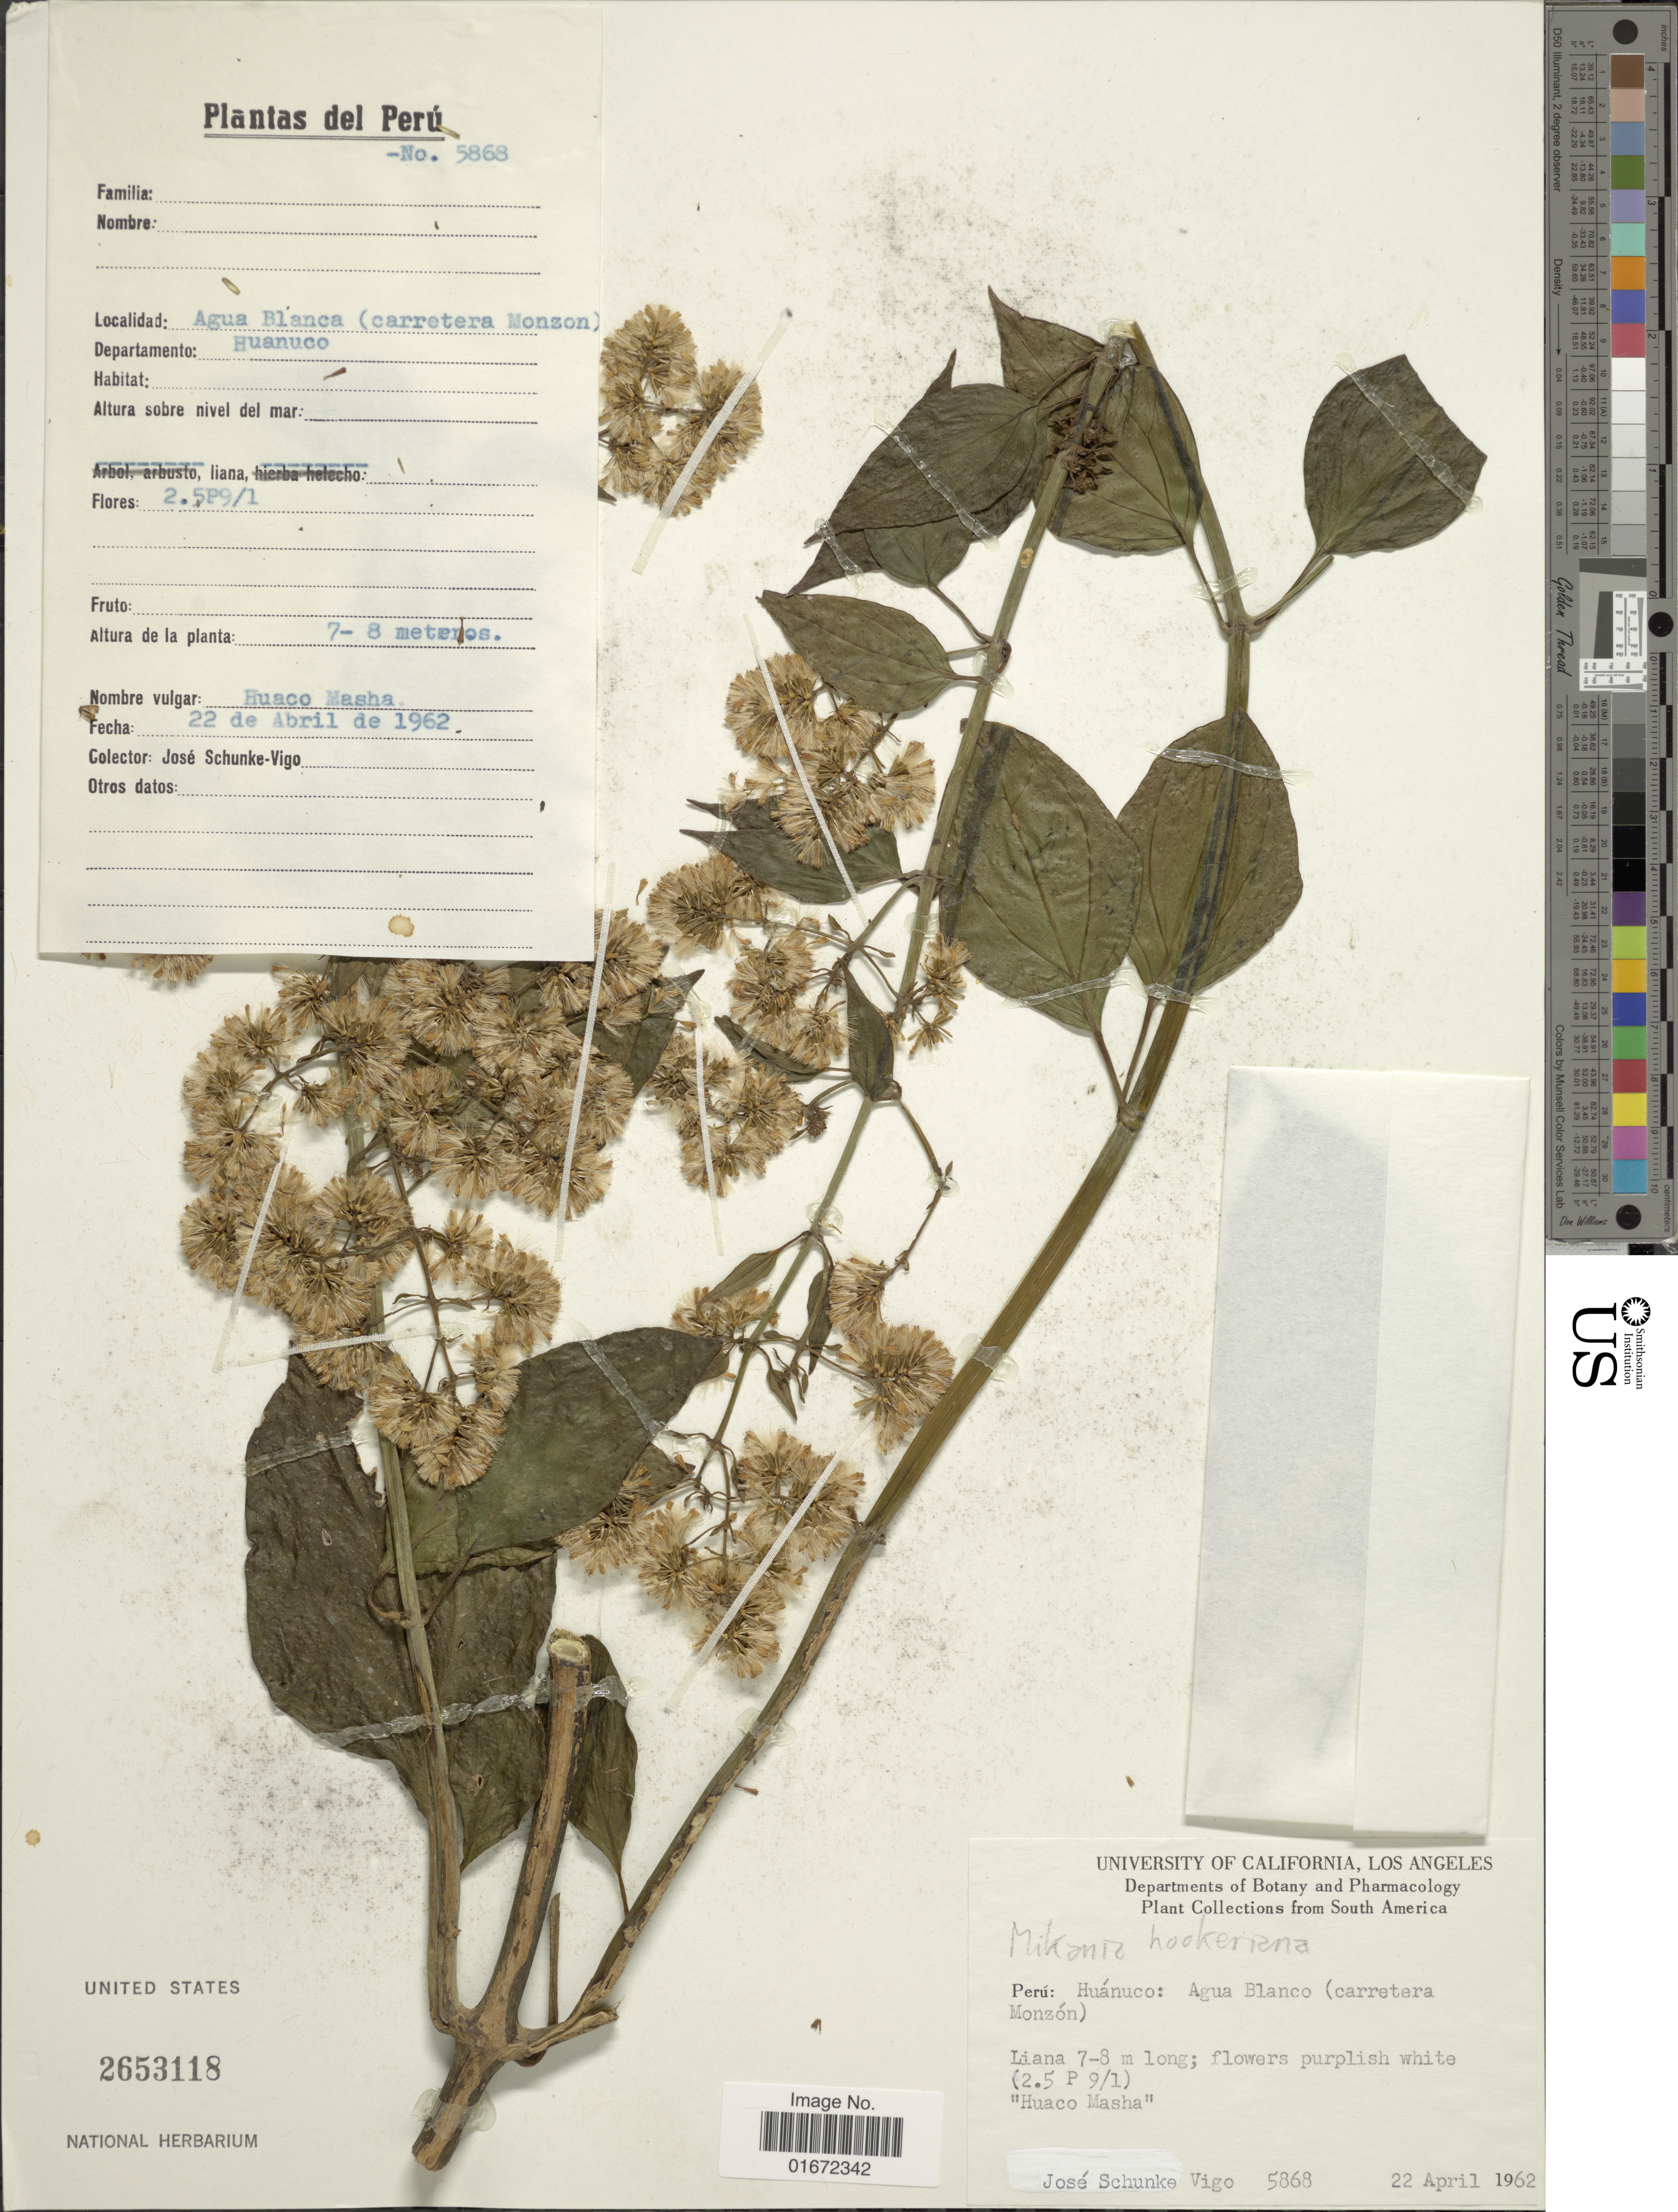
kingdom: Plantae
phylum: Tracheophyta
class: Magnoliopsida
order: Asterales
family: Asteraceae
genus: Mikania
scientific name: Mikania hookeriana var. platyphylla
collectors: J. Schunke Vigo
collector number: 5868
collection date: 1962-04-22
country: Peru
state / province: Huánuco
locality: Perú: Huánuco: Agua Blanco (carretera Monzón)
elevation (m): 7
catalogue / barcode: US 2653118